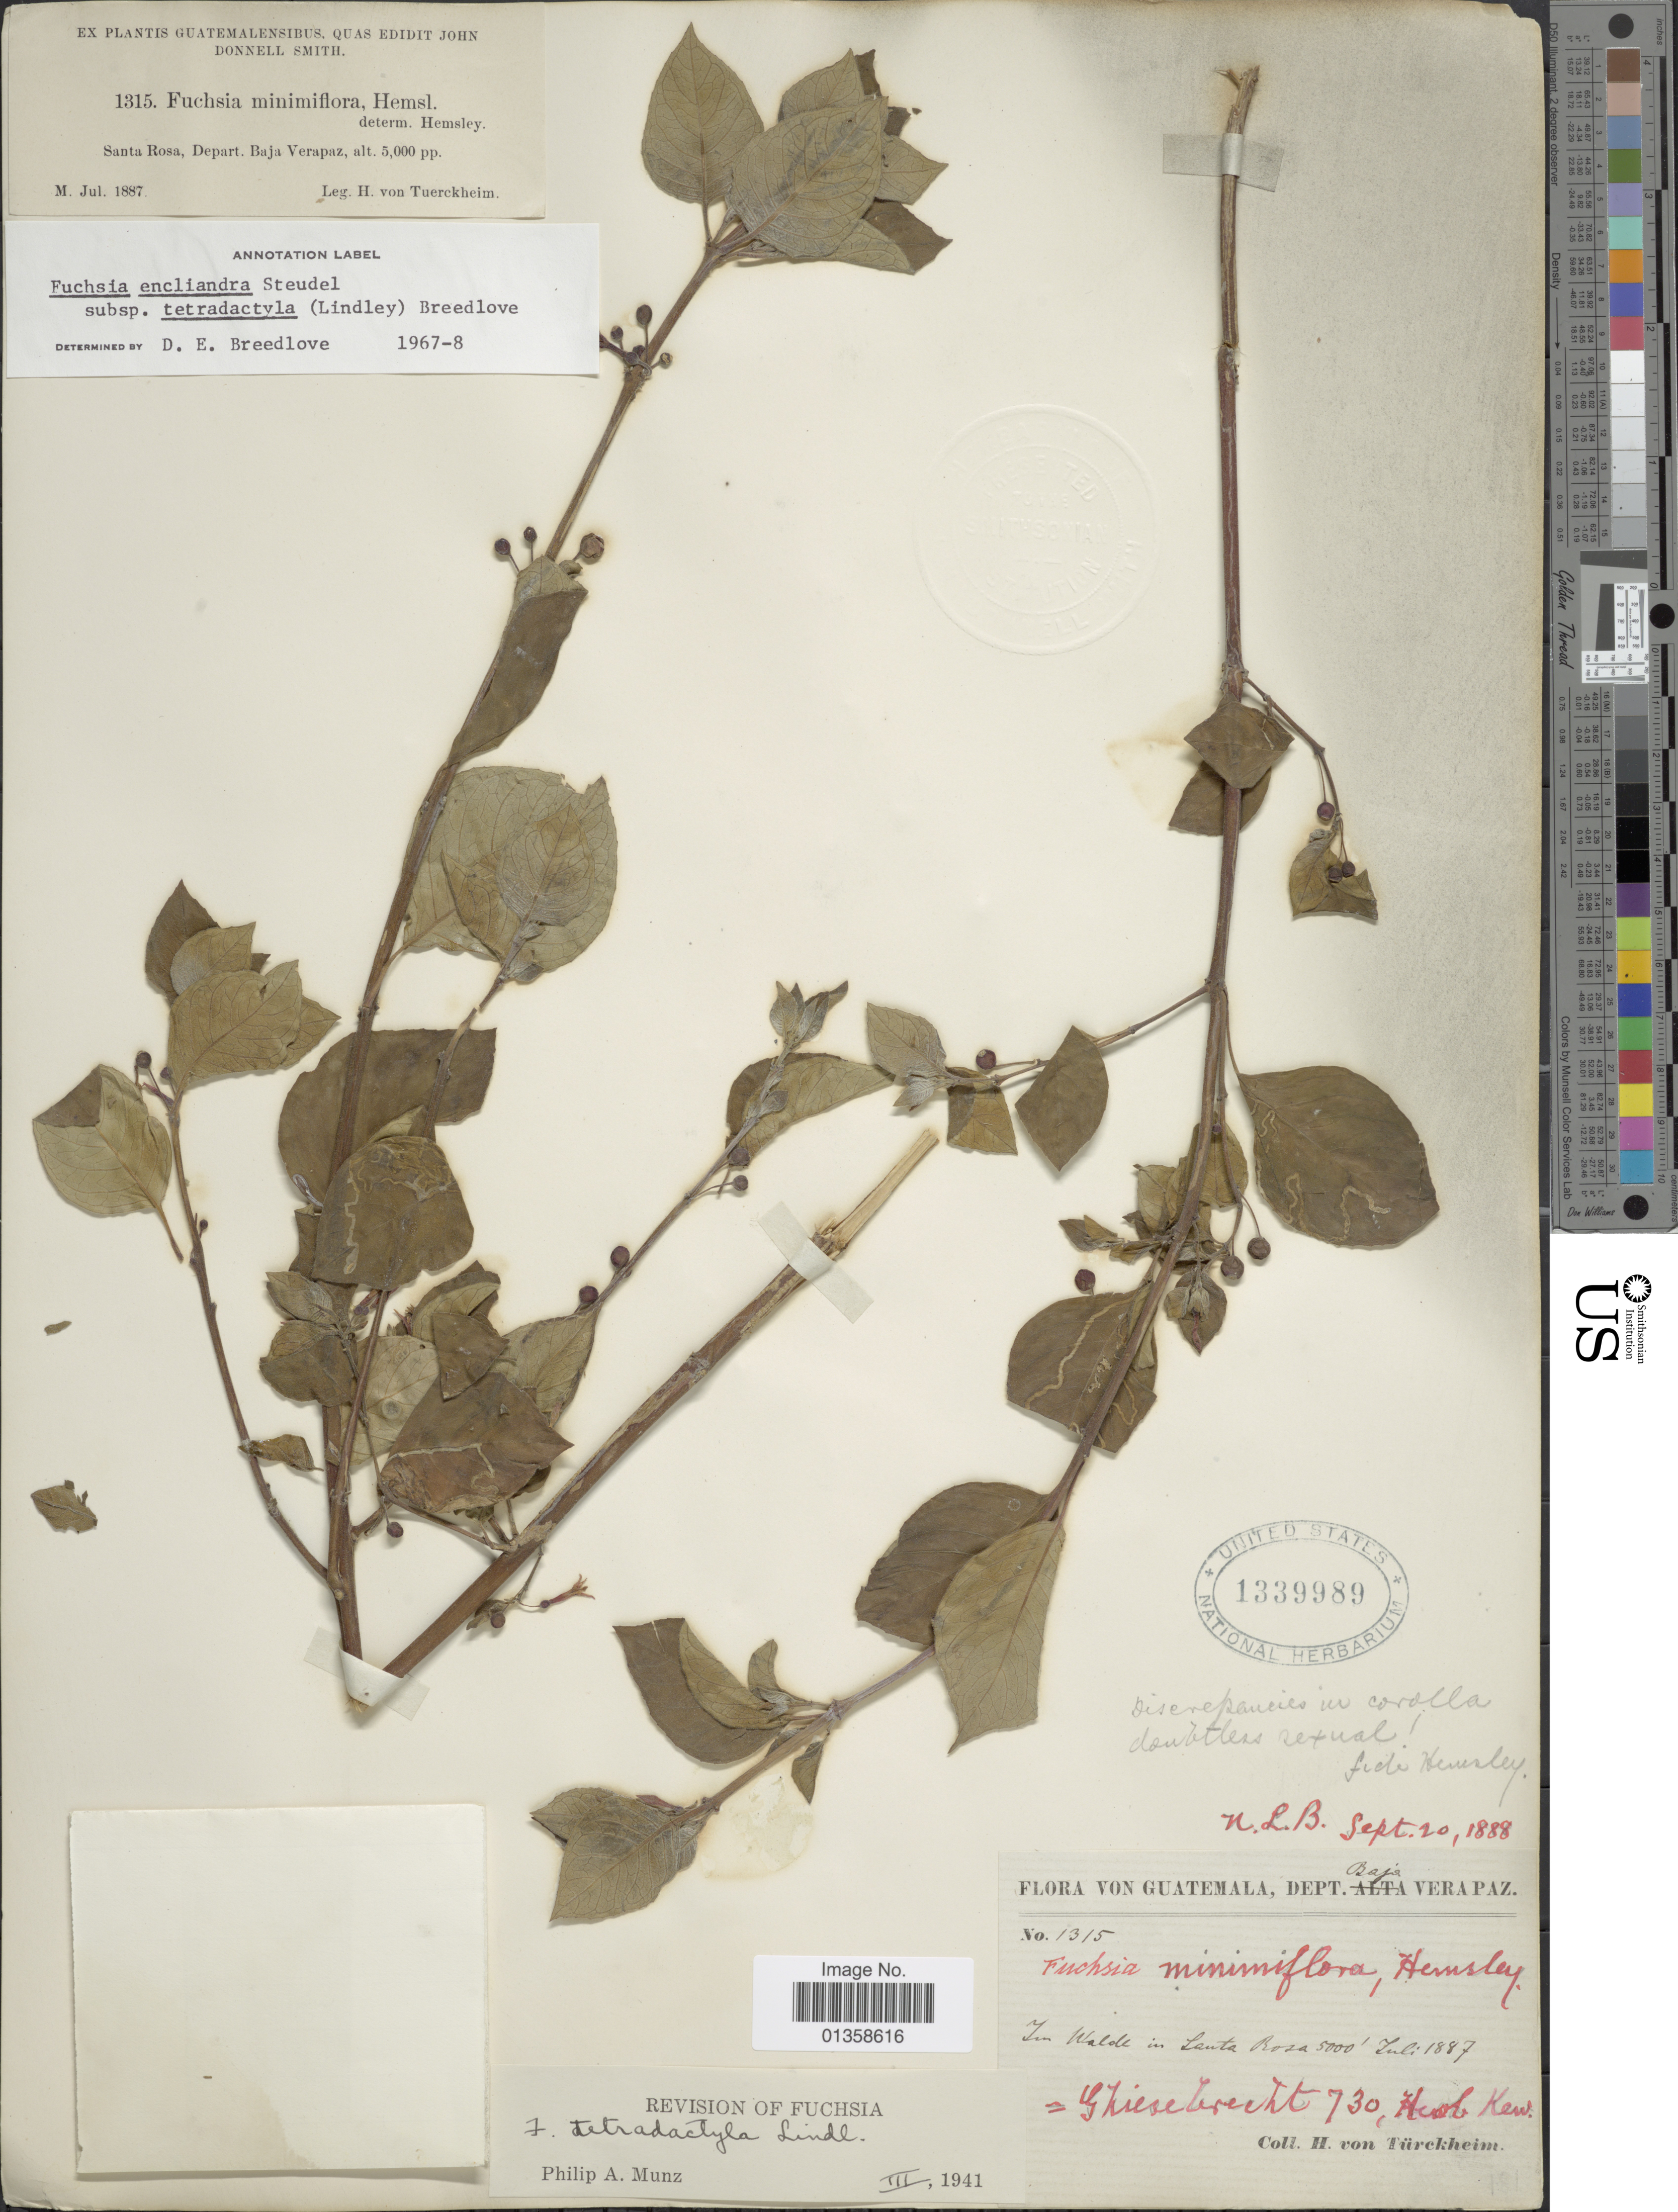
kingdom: Plantae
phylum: Tracheophyta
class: Magnoliopsida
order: Myrtales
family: Onagraceae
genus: Fuchsia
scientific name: Fuchsia encliandra subsp. tetradactyla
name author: (Lindl.) Breedlove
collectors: H. von Tuerckheim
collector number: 1315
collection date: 1887-07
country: Guatemala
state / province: Baja Verapaz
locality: Santa Rosa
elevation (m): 1524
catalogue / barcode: US 1339989